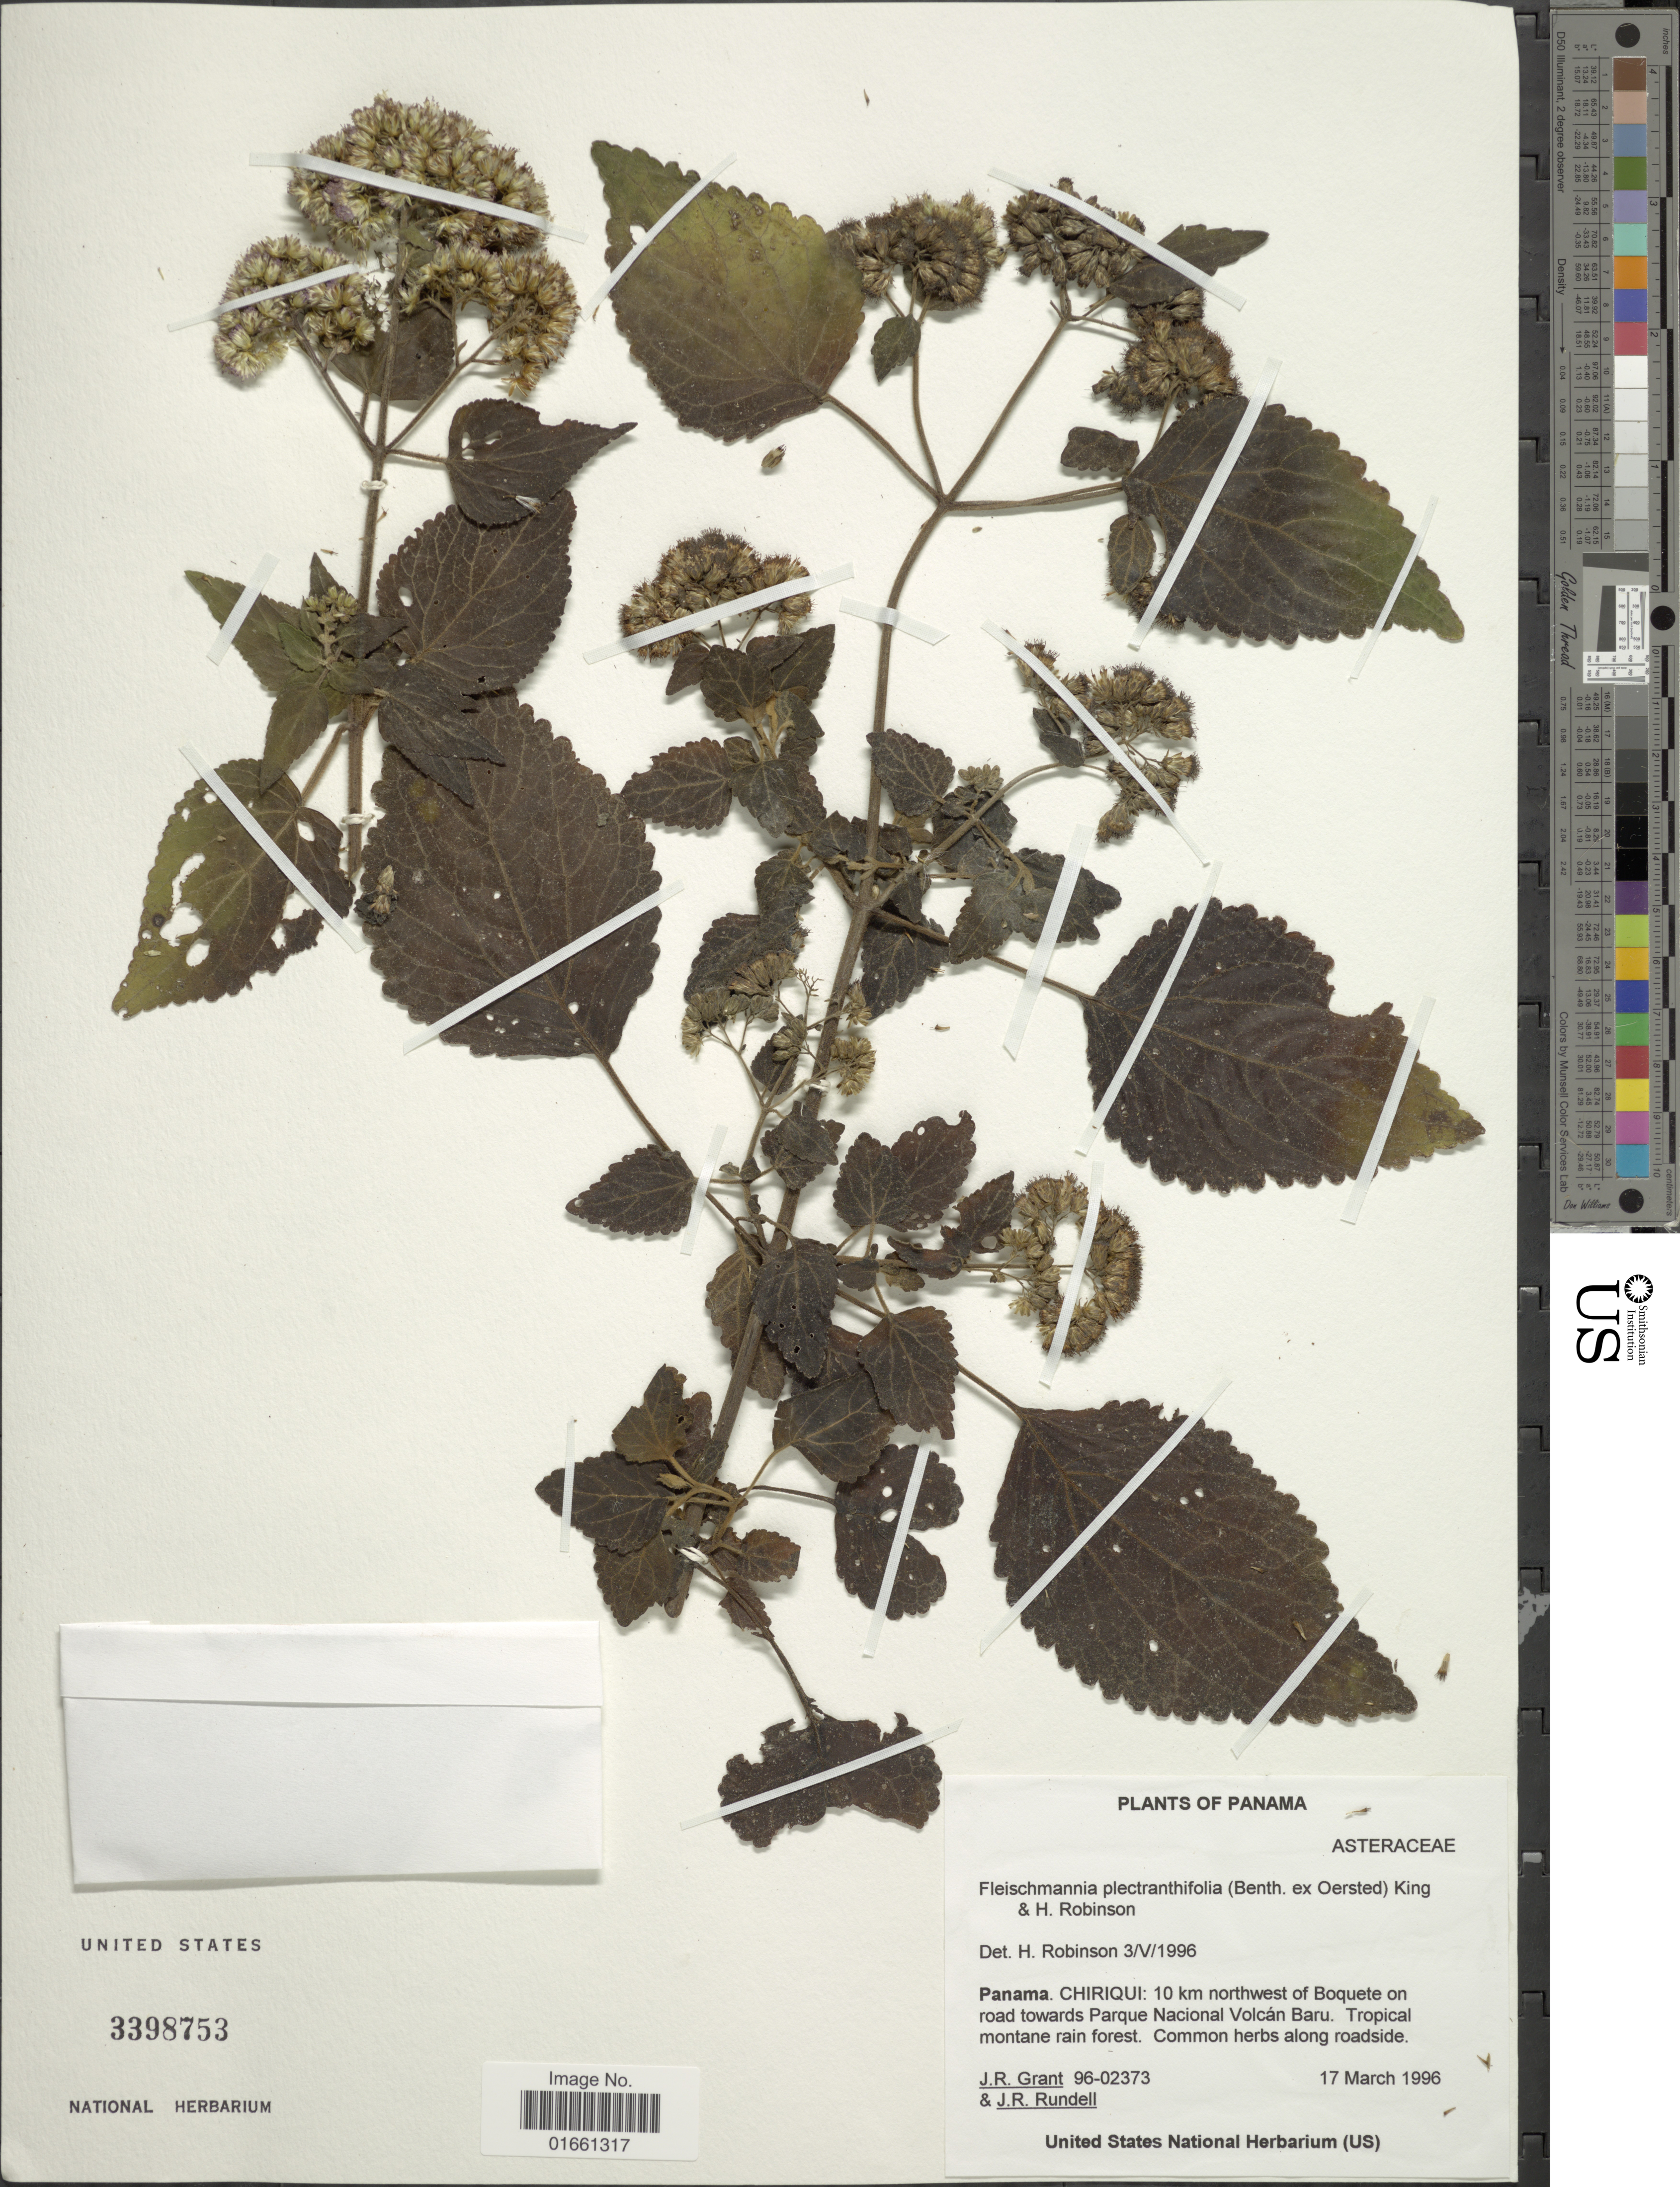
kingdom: Plantae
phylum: Tracheophyta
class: Magnoliopsida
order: Asterales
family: Asteraceae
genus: Fleischmannia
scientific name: Fleischmannia allenii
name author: R.M. King & H. Rob.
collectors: J. Grant & J. R. Rundell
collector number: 96 - 02373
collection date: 1996-03-17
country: Panama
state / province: Chiriqui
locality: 10 km northwest of Boquete on road towards Parque Nacional Volcan Baru.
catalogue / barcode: US 3398753